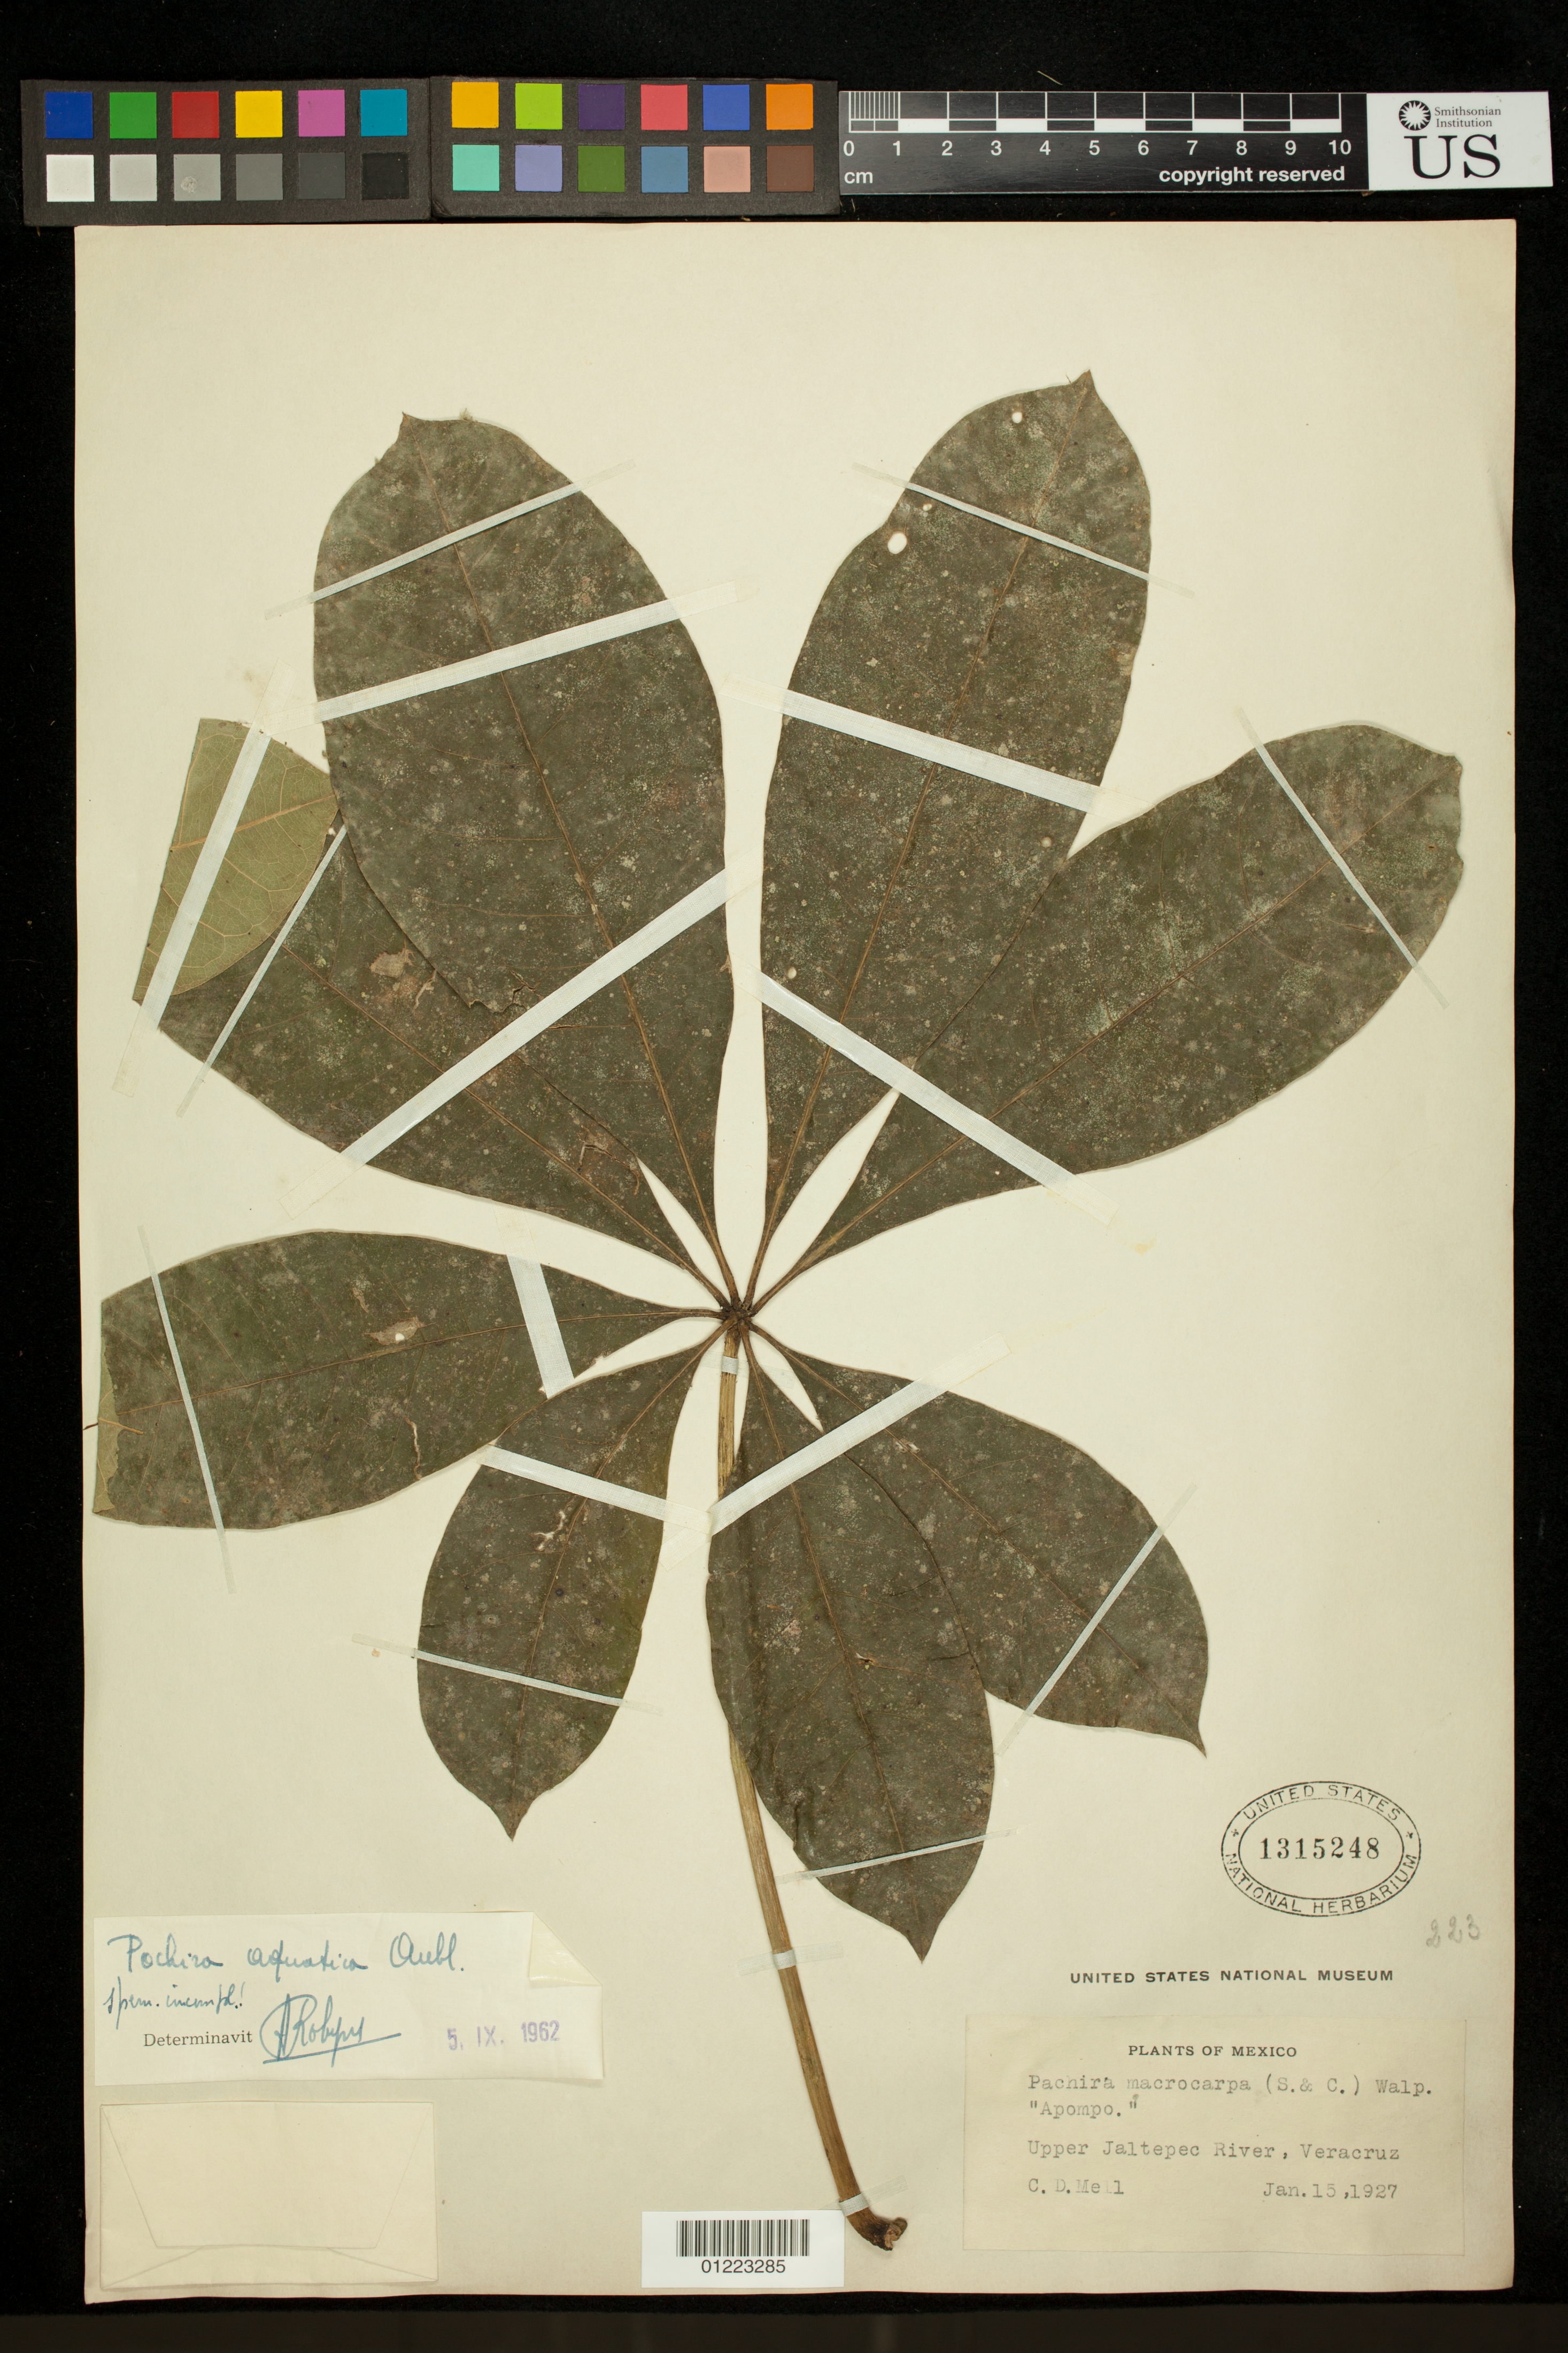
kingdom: Plantae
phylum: Tracheophyta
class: Magnoliopsida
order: Malvales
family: Malvaceae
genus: Pachira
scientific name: Pachira aquatica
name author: Aubl.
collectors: C. D. Mell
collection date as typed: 1/15/1927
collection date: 1927-01-15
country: Mexico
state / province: Veracruz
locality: Upper Jaltepec River, Veracruz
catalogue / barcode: US 1315248